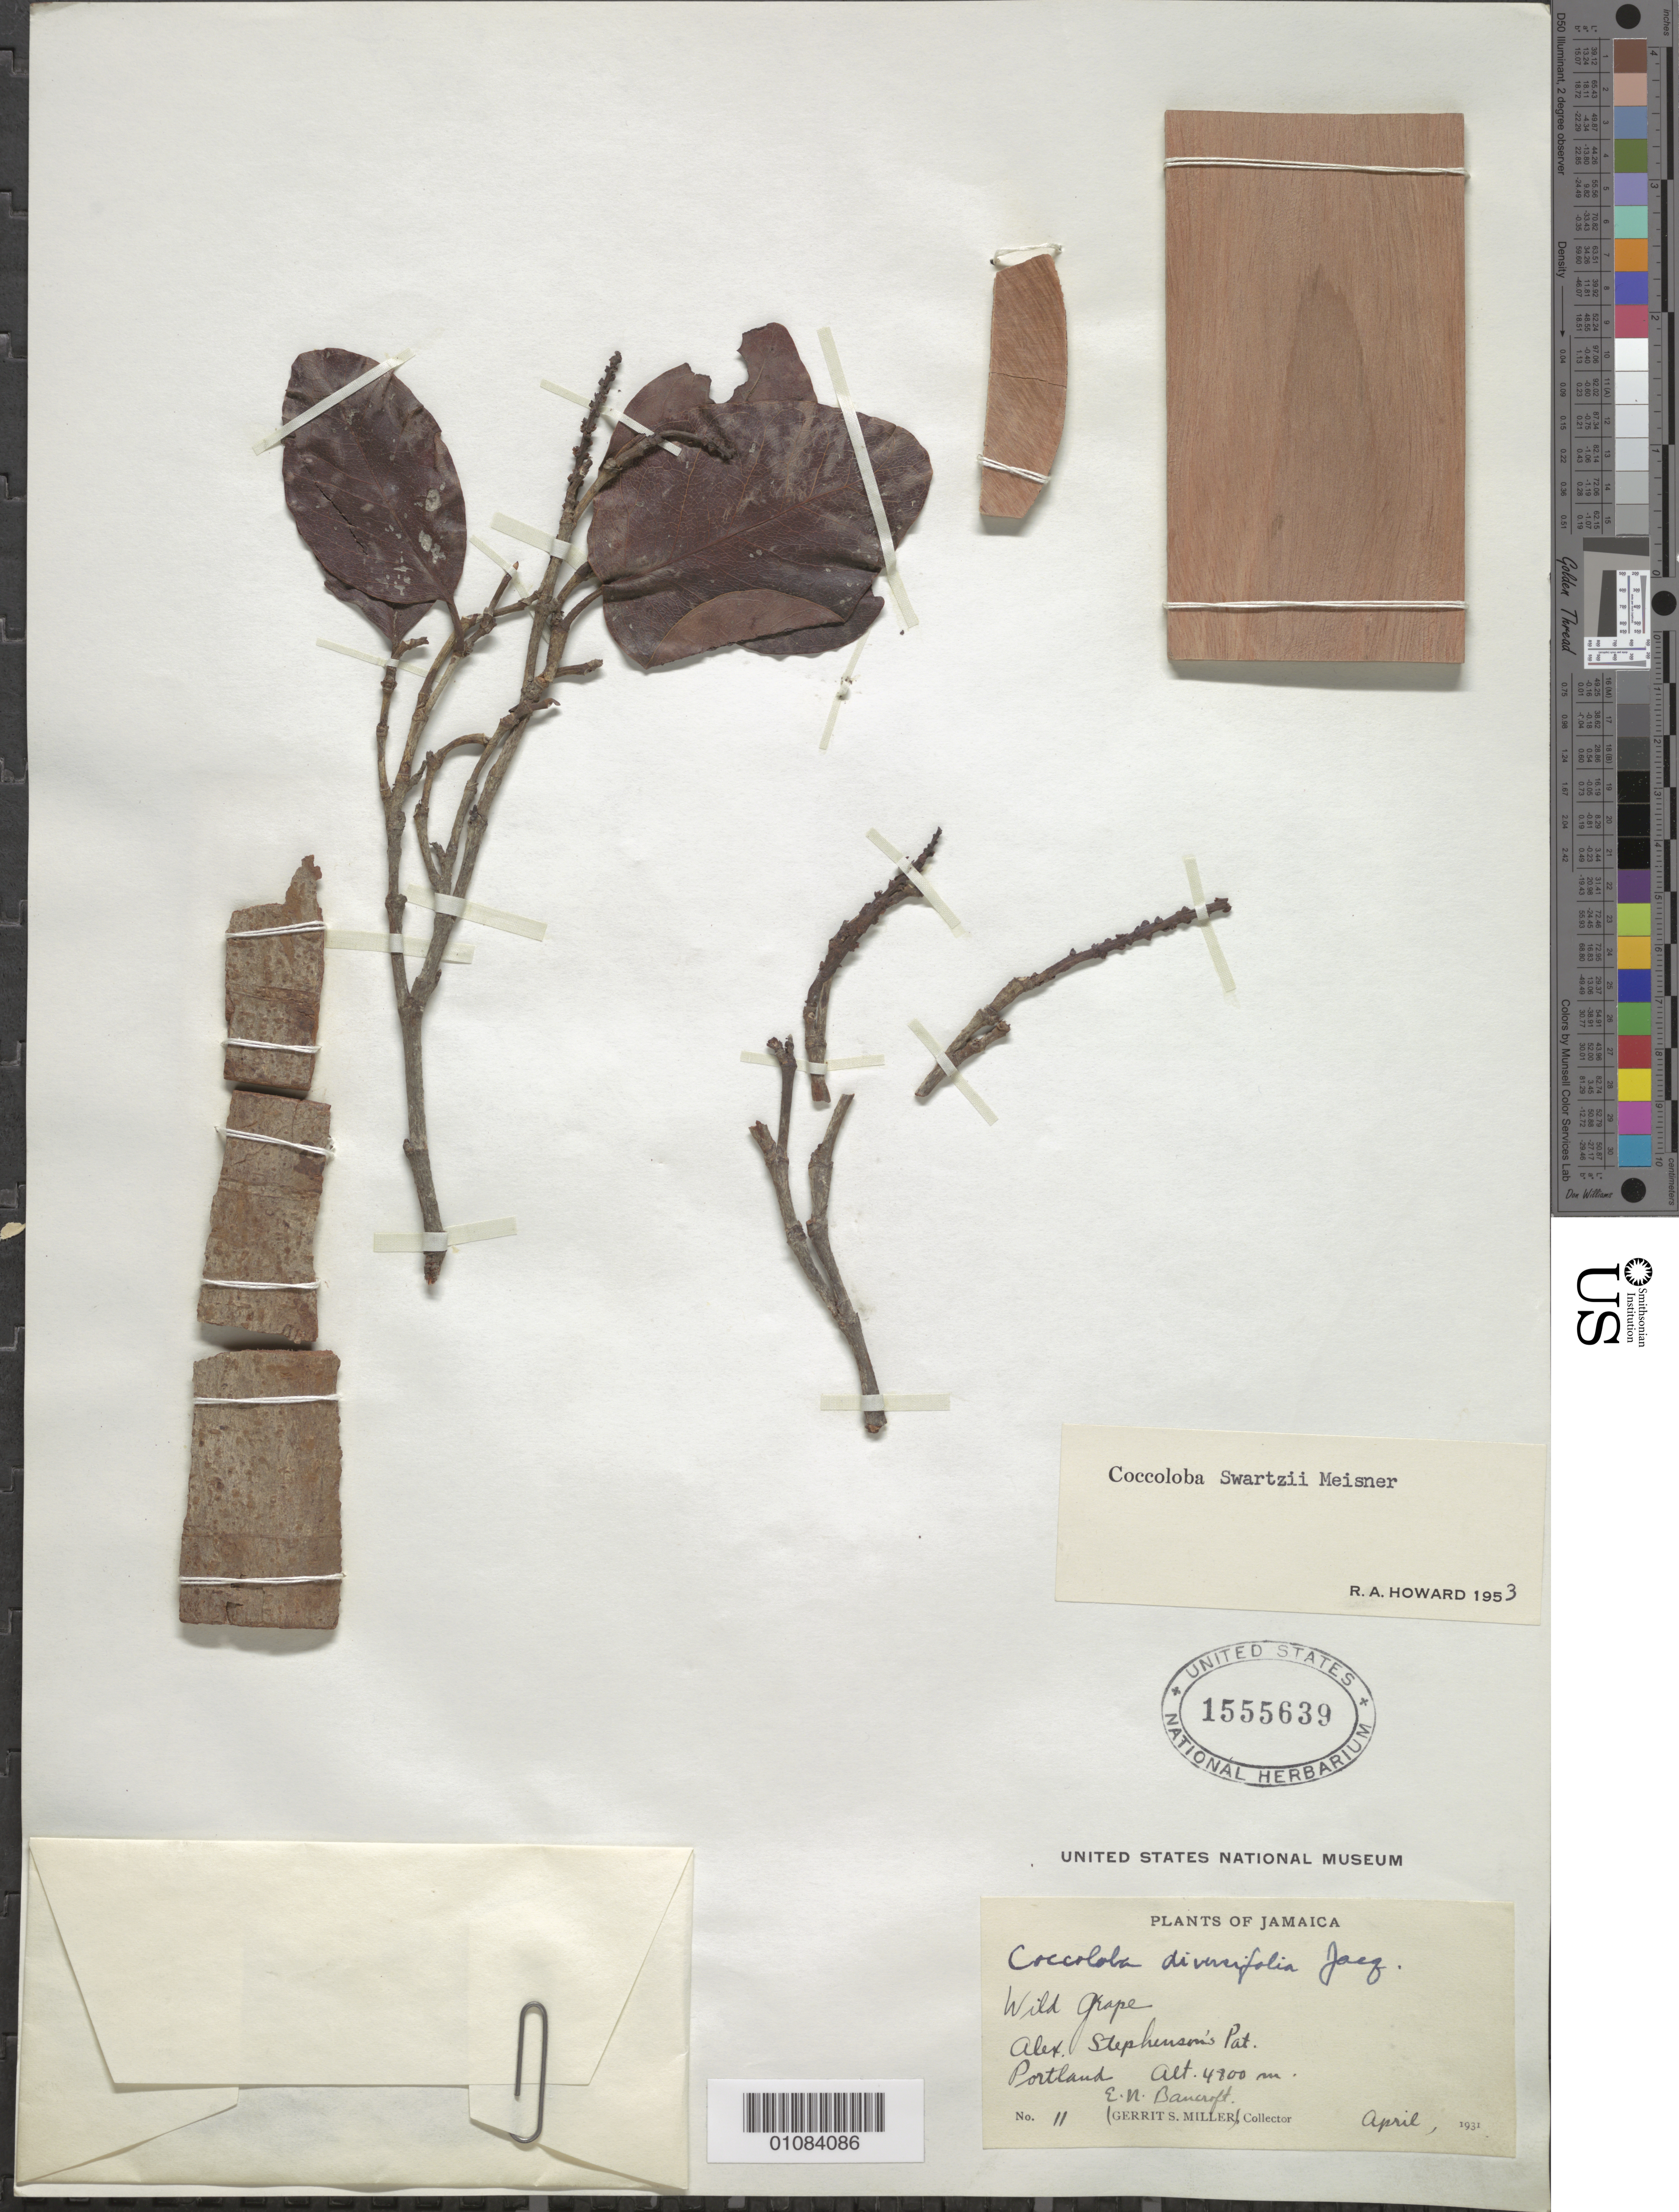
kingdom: Plantae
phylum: Tracheophyta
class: Magnoliopsida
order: Caryophyllales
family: Polygonaceae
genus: Coccoloba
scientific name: Coccoloba swartzii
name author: Meisn.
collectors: G. S. Miller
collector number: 11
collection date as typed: Apr 1931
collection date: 1931-04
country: Jamaica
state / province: Portland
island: Jamaica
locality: Alex. Stephenson's Pat. Portland.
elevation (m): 4800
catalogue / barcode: US 1555639